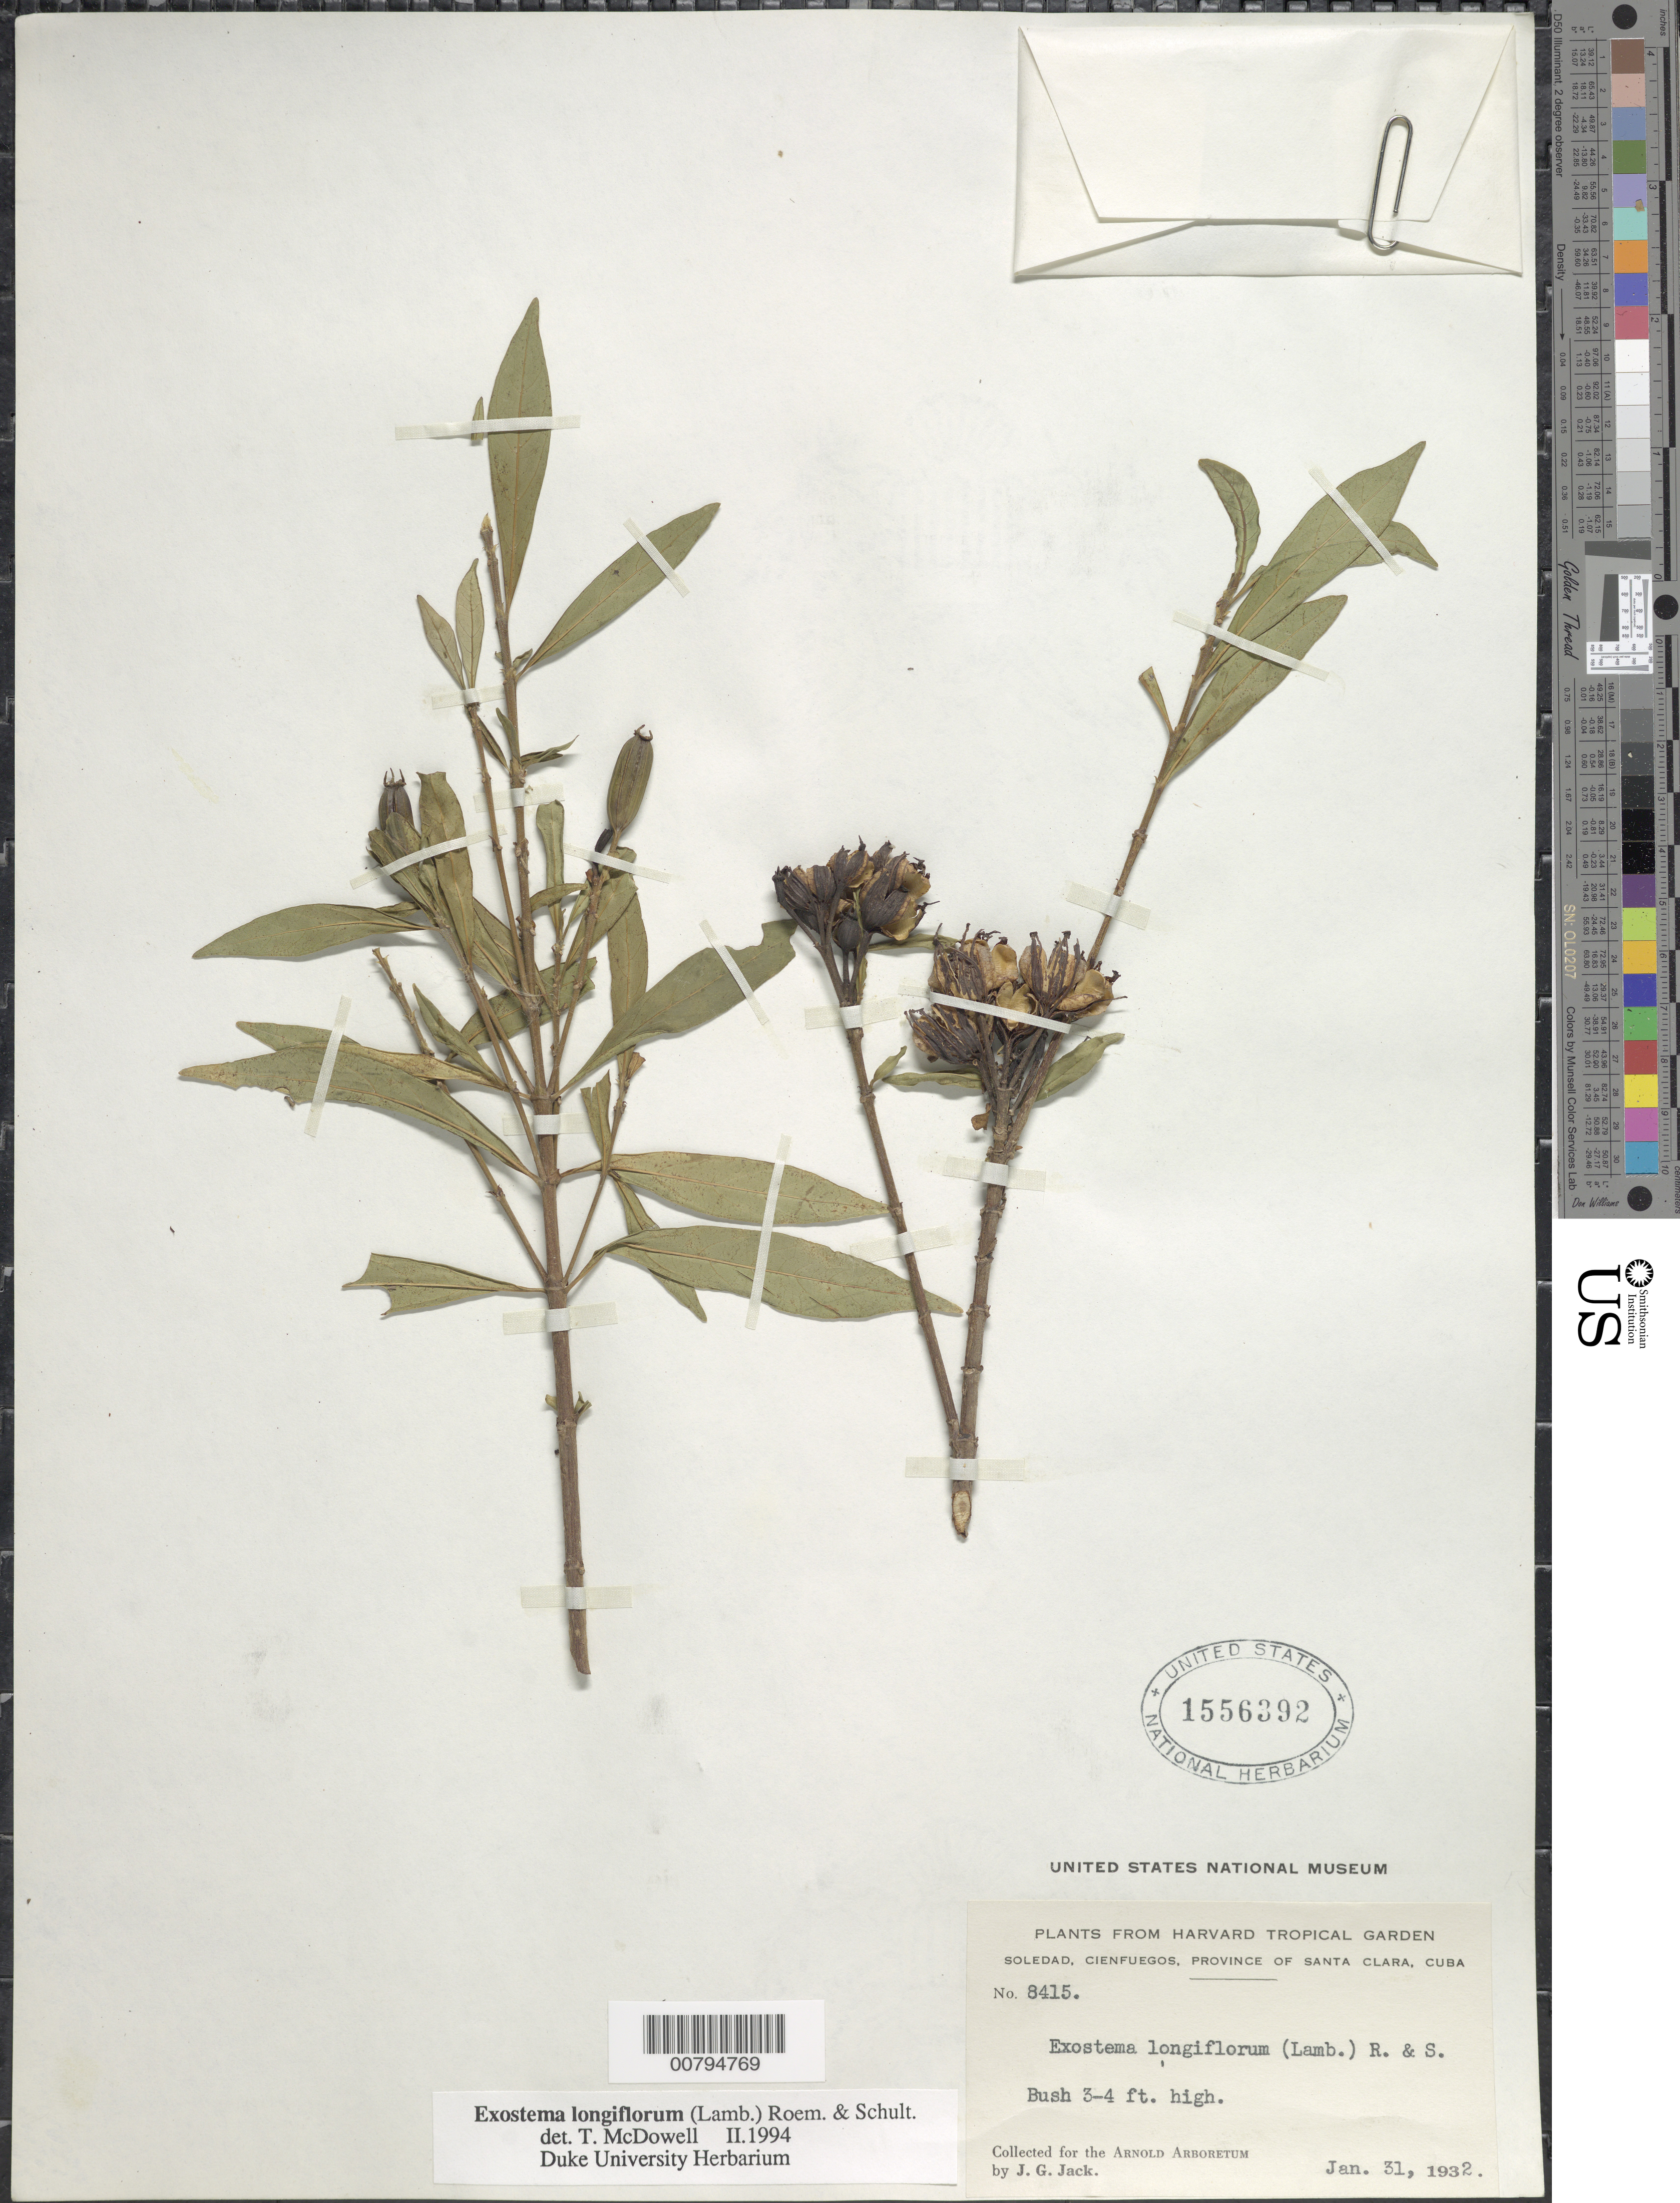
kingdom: Plantae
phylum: Tracheophyta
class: Magnoliopsida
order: Gentianales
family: Rubiaceae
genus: Exostema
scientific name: Exostema longiflorum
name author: (Lamb.) Roem. & Schult.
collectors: J. G. Jack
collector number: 8415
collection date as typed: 31 Jan 1932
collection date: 1932-01-31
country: Cuba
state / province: Las Villas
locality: Soledad, Distr. of Cienfuegos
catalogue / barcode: US 1556392